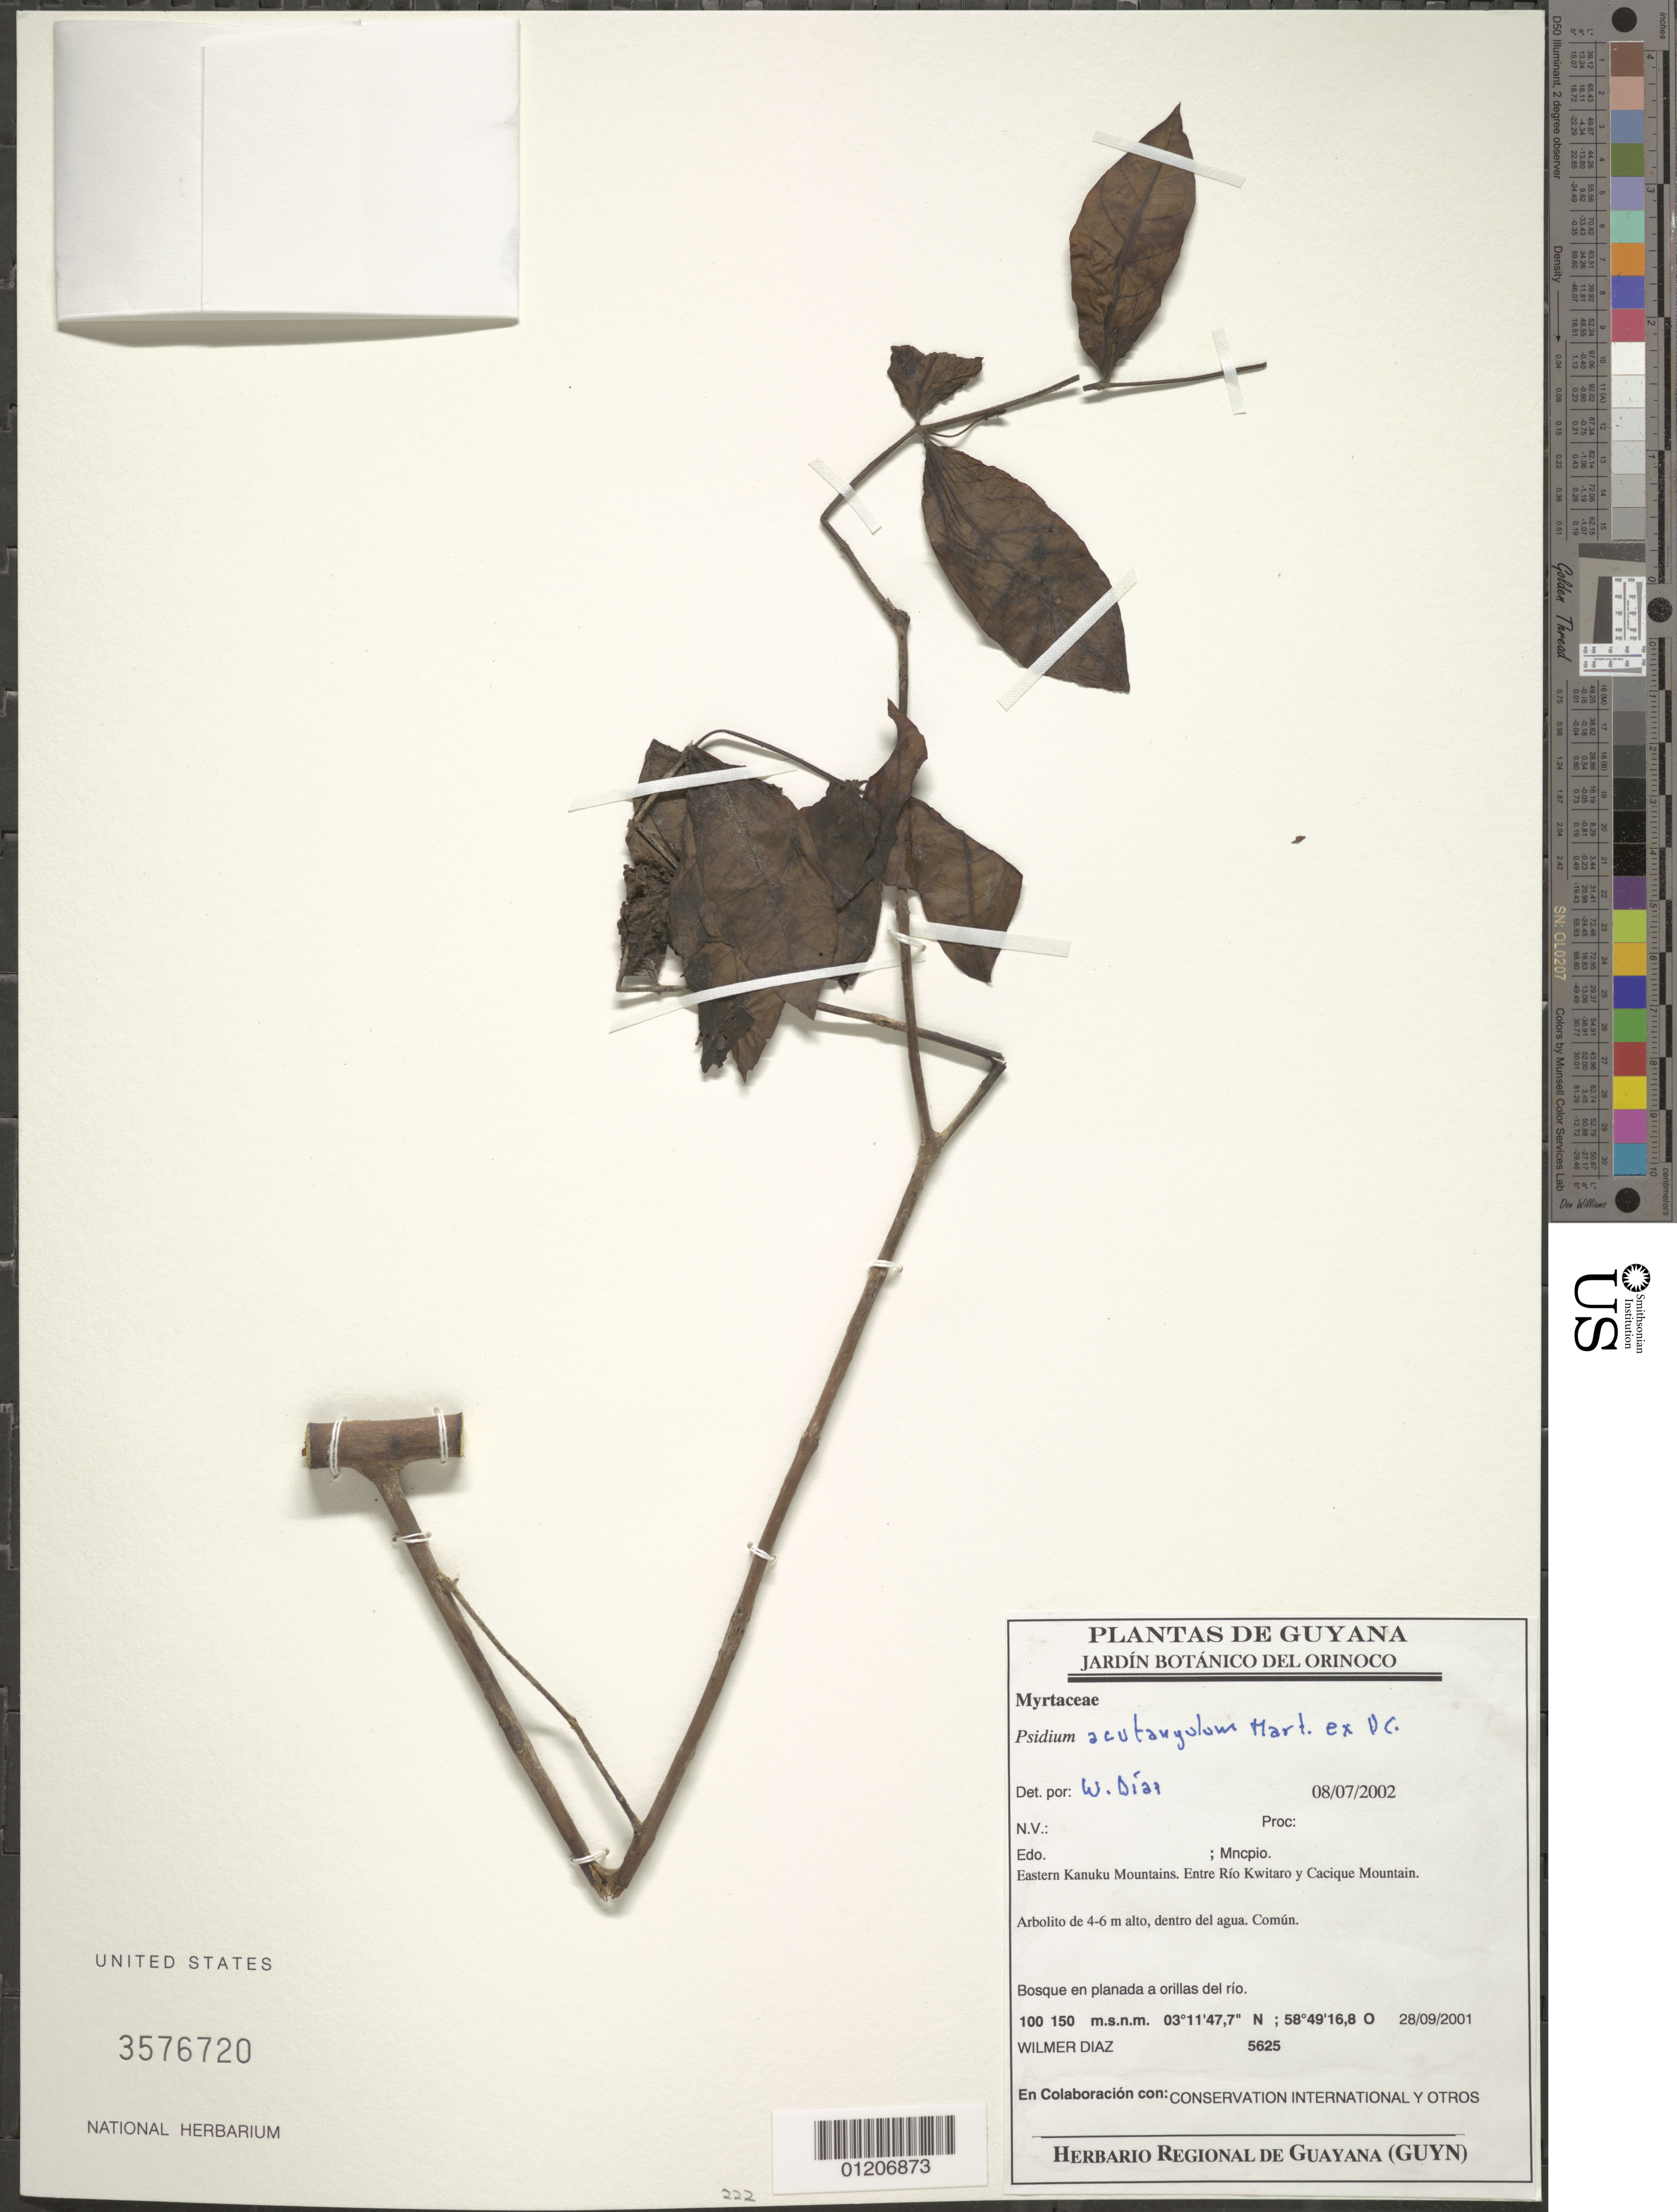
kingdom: Plantae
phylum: Tracheophyta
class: Magnoliopsida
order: Myrtales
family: Myrtaceae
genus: Psidium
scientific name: Psidium acutangulum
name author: (DC.) DC.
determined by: Díaz P., Wilmer A.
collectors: W. Díaz P.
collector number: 5625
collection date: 2001-09-29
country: Guyana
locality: Eastern Kanuku Mountains. Entre Rio Kwitaro y Cacique Mountain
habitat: Bosque en planada a orillas del rio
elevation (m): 100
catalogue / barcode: US 3576720